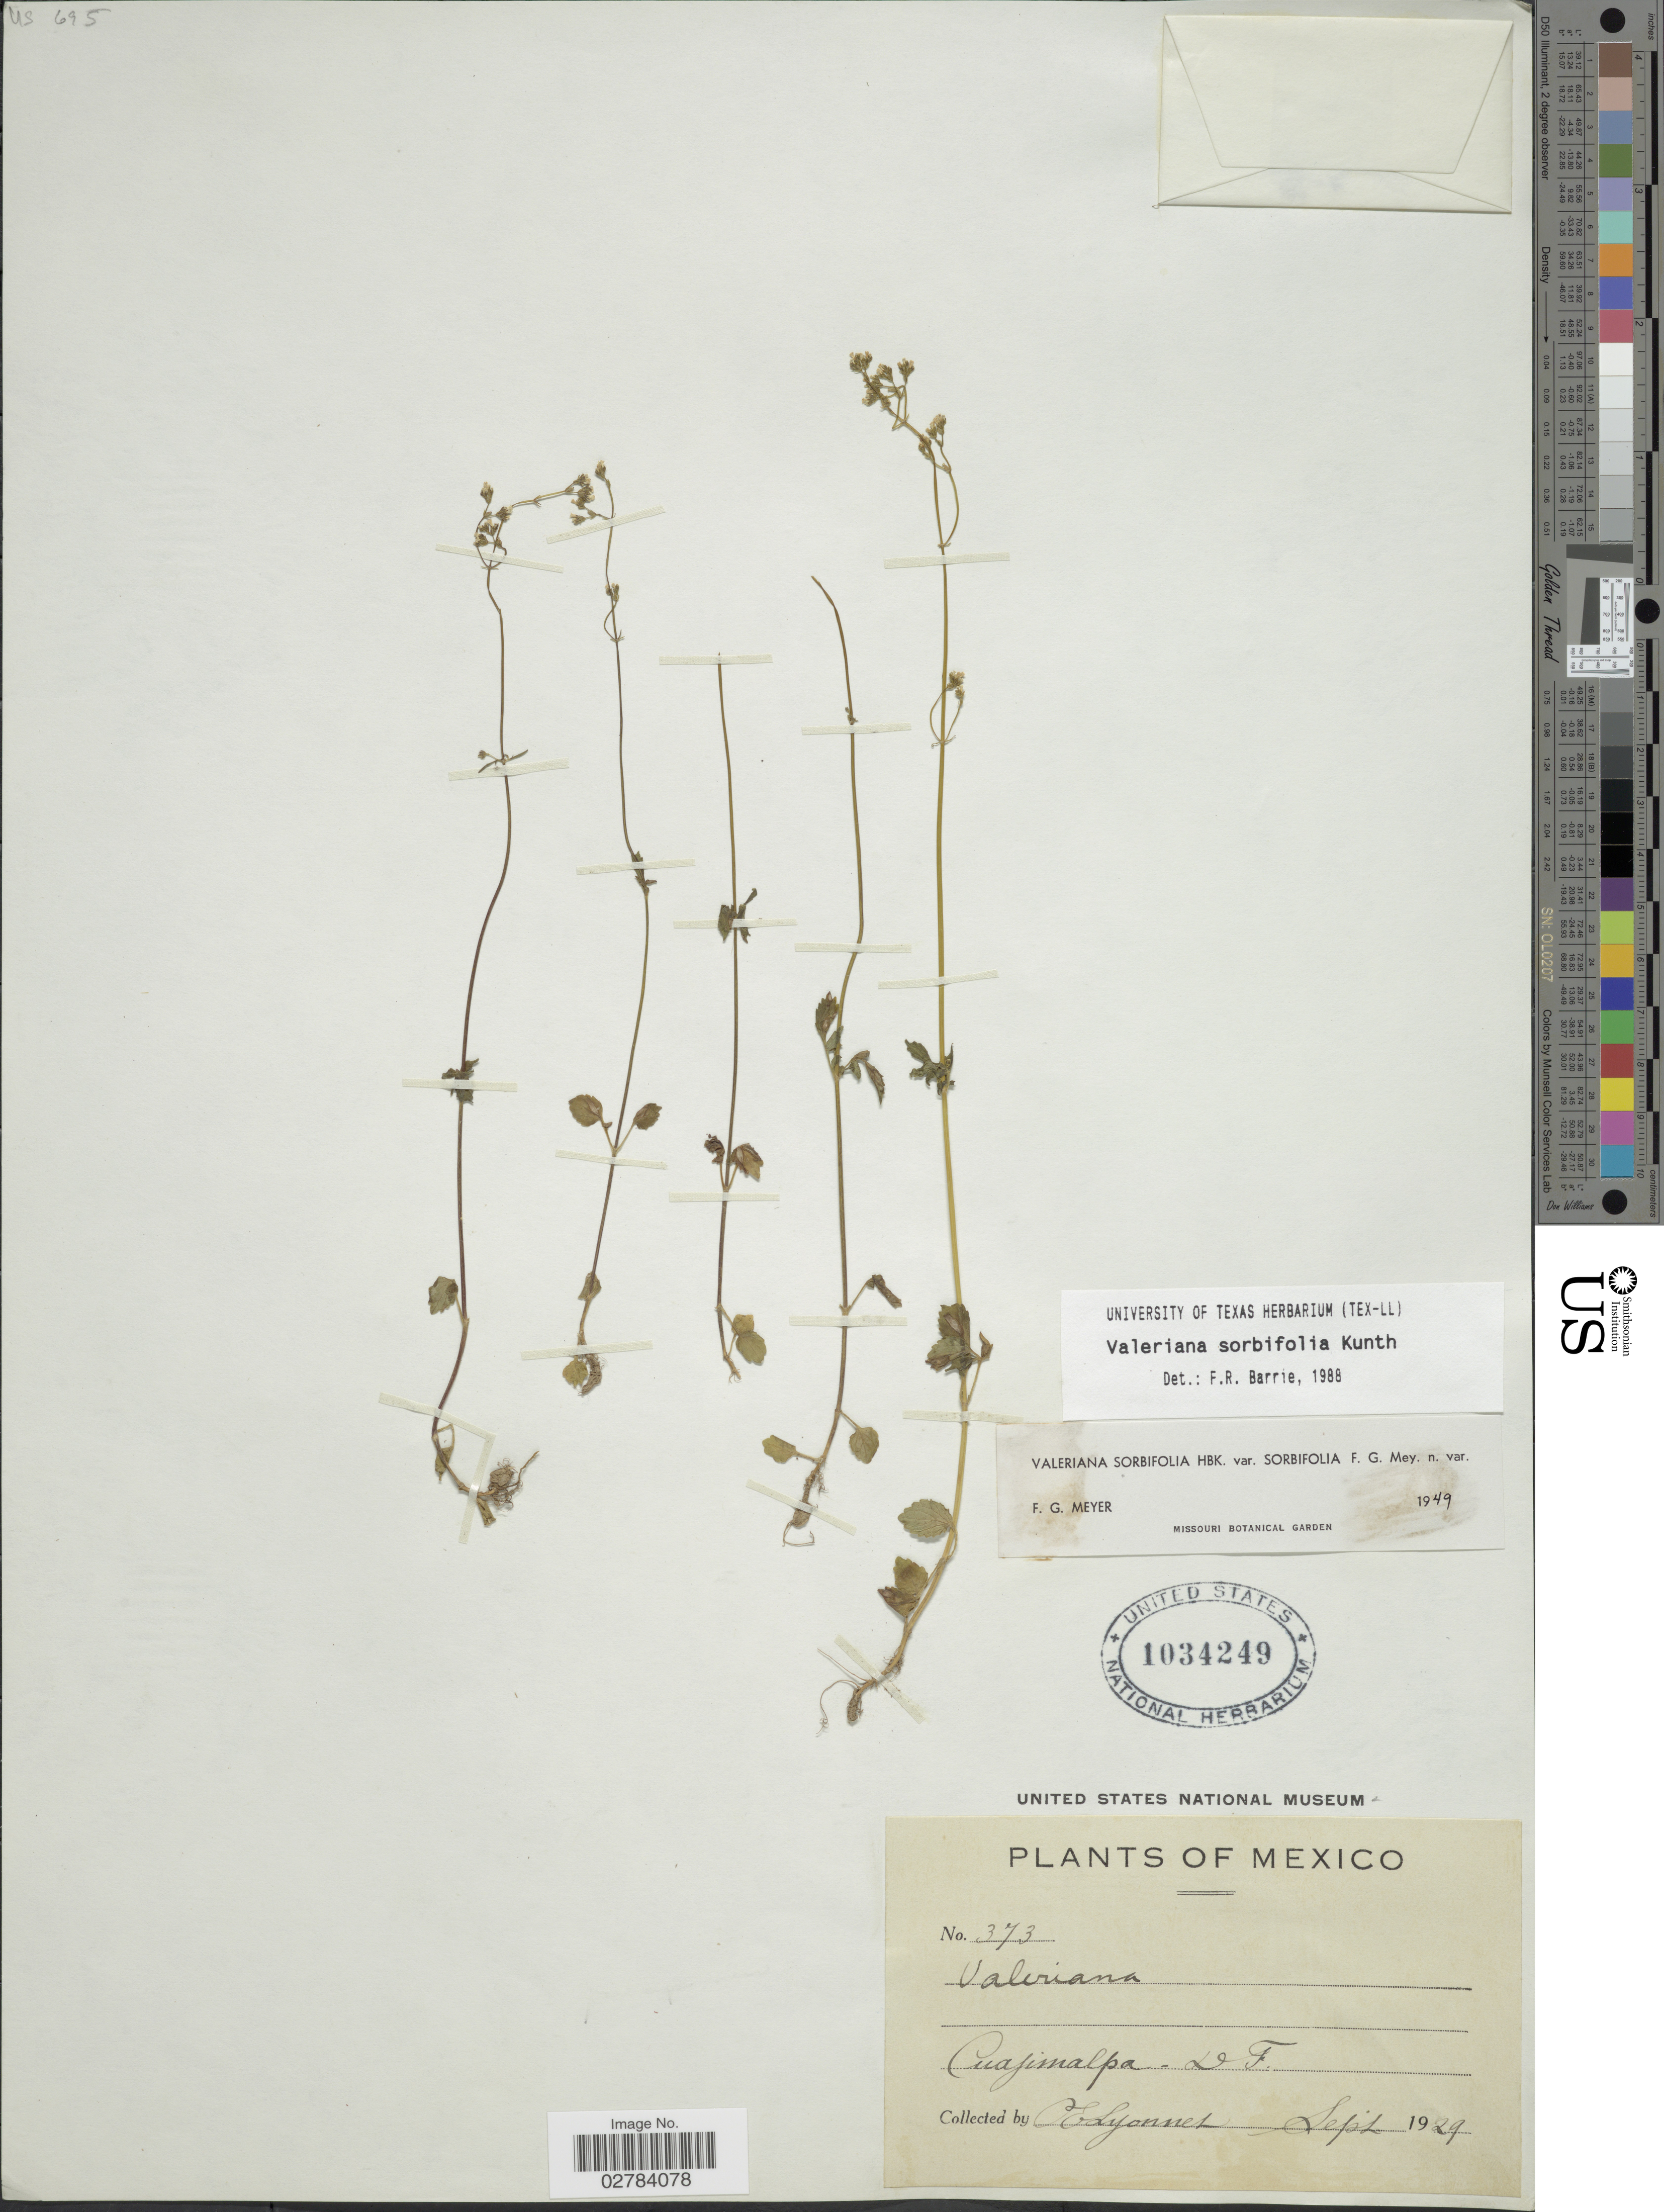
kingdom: Plantae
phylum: Tracheophyta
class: Magnoliopsida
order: Dipsacales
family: Caprifoliaceae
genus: Valeriana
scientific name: Valeriana sorbifolia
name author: Kunth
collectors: C. Lyonnet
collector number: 373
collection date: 1929-09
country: Mexico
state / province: Distrito Federal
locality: Cuajimalpa.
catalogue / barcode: US 1034249